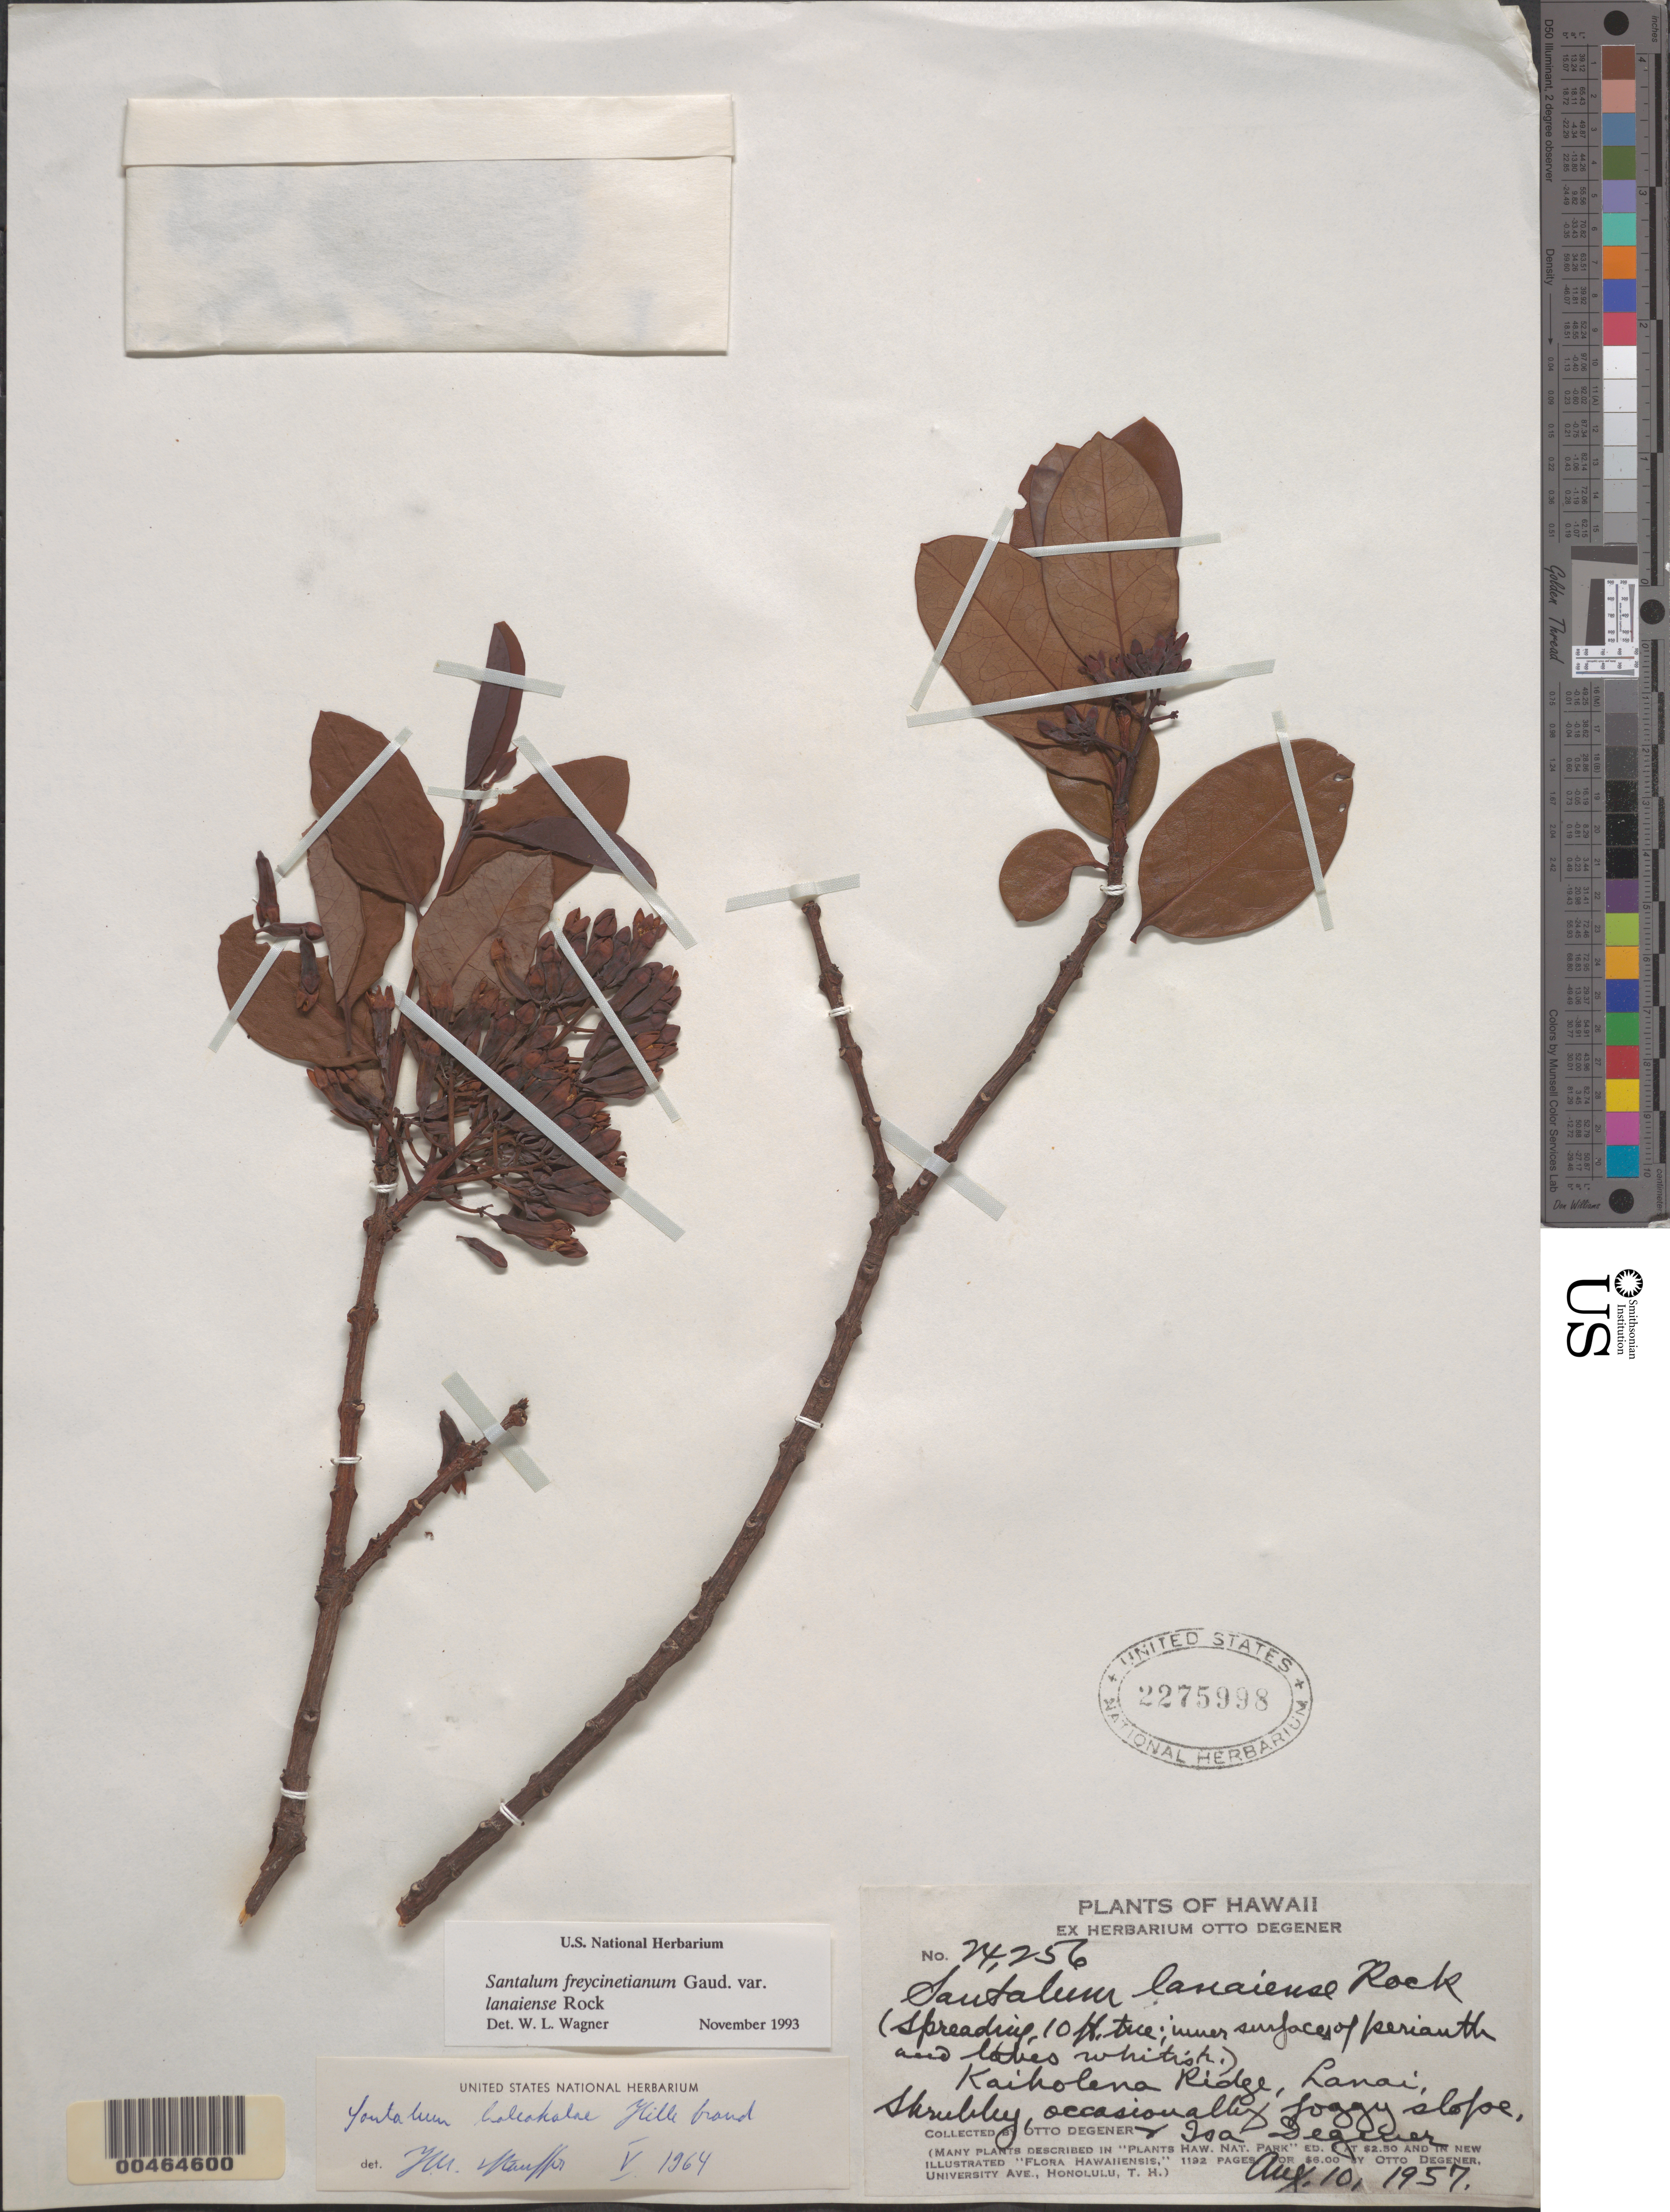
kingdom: Plantae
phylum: Tracheophyta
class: Magnoliopsida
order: Santalales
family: Santalaceae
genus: Santalum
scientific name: Santalum haleakalae var. lanaiense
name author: (Rock) Harbaugh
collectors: O. Degener & I. Degener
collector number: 24256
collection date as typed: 10 Aug 1957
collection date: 1957-08-10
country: United States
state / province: Hawaii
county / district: Maui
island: Lana'i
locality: Kaiholena Ridge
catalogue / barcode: US 2275998